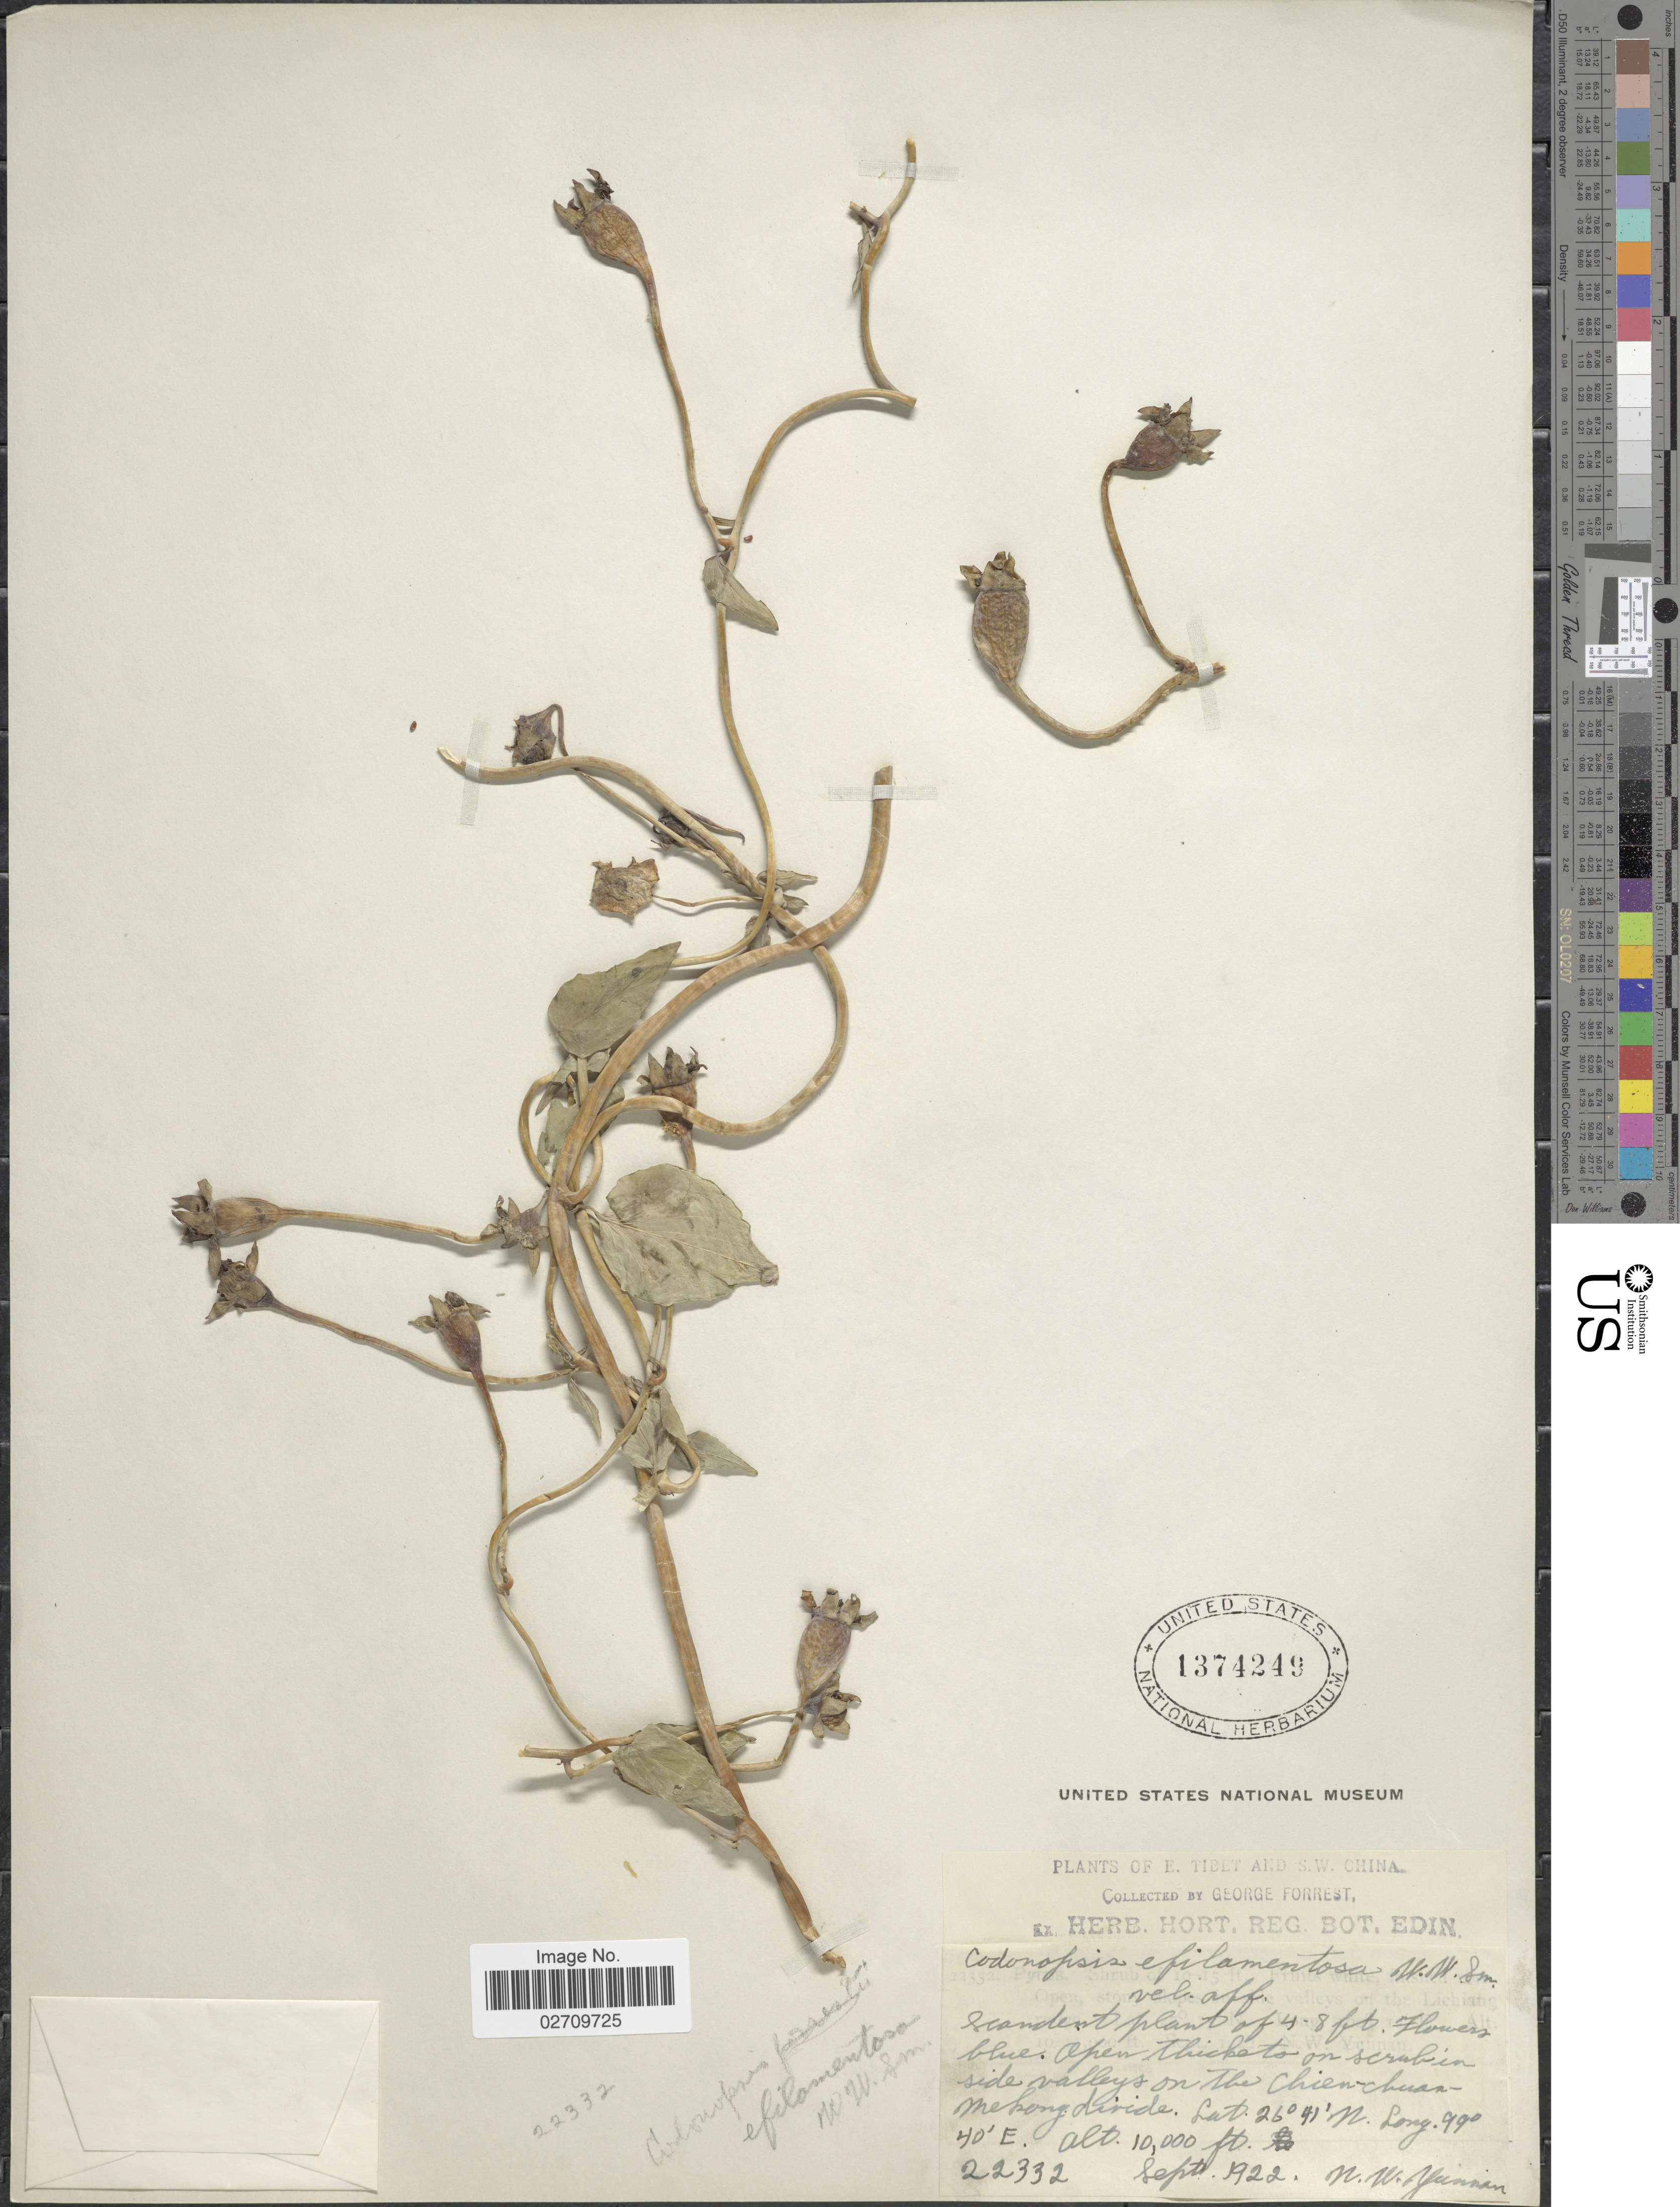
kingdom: Plantae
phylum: Tracheophyta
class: Magnoliopsida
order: Asterales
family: Campanulaceae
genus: Codonopsis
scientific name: Codonopsis efilamentosa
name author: W.W. Sm.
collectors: G. Forrest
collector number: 22332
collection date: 1922-09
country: China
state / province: Yunnan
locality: E. Tibet and S.W. China, On scrub on margins of thickets in side valleys on Chien-chuan-Mekong divide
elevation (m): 3048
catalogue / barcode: US 1374249